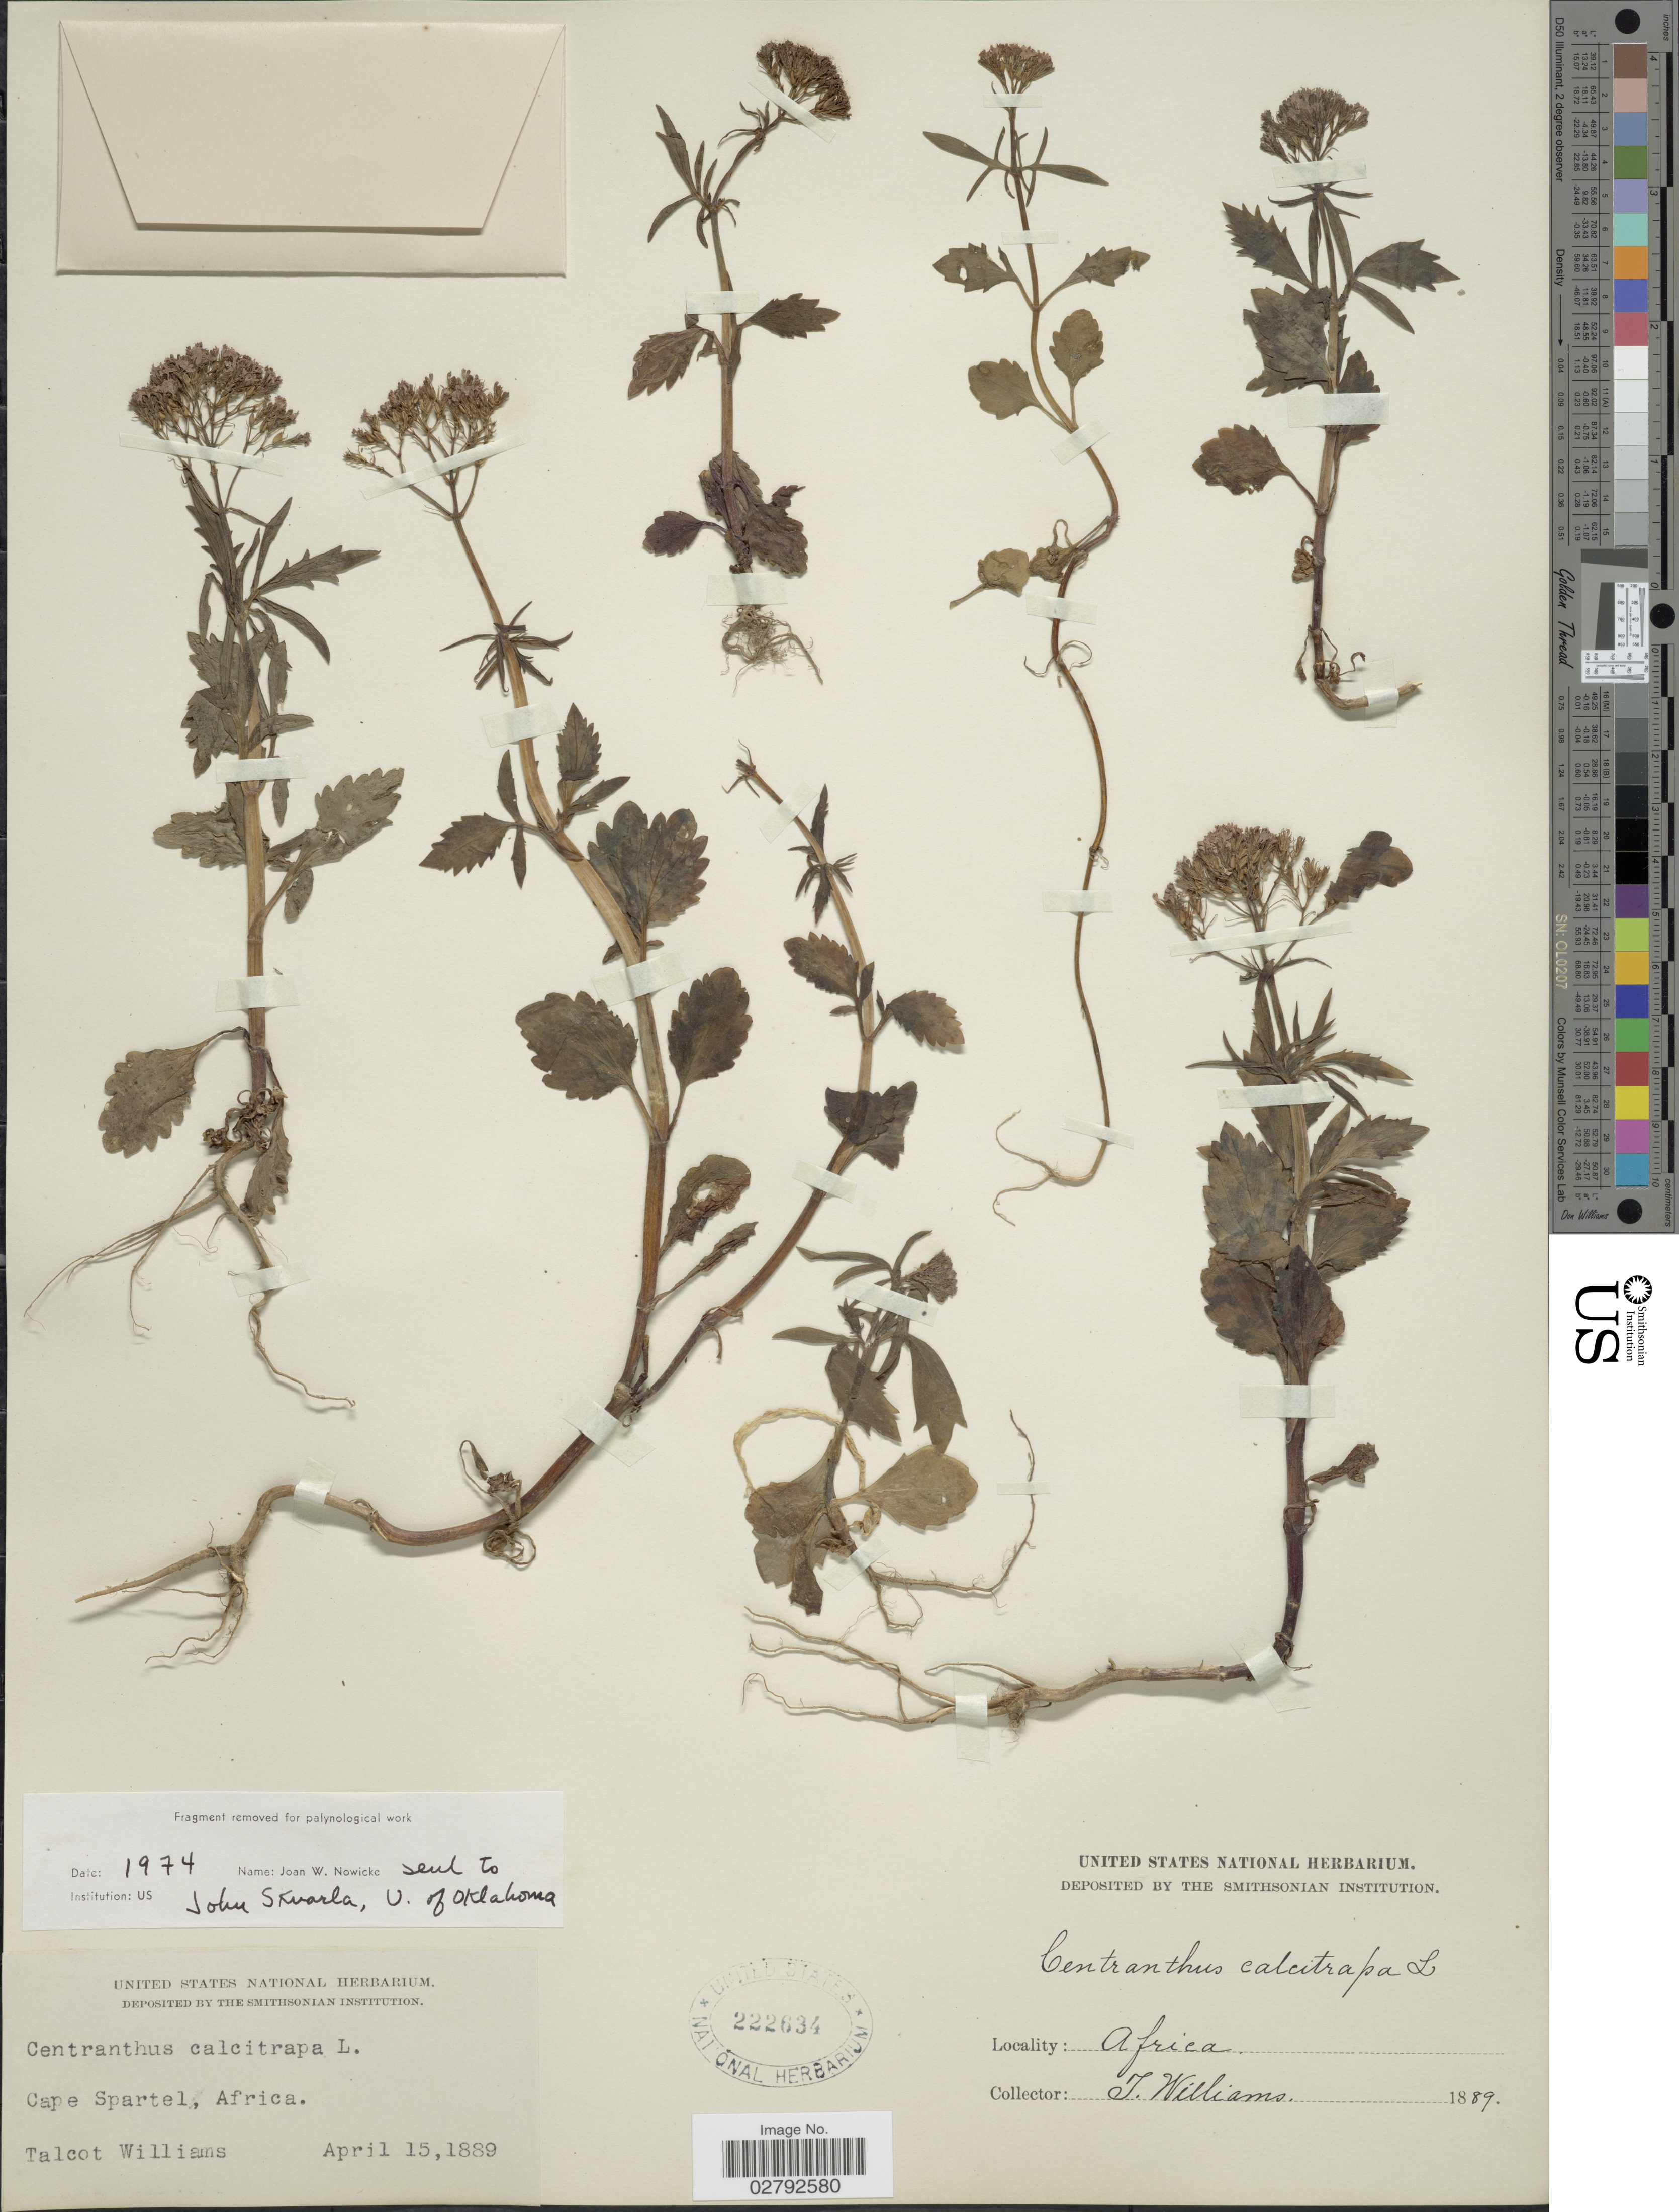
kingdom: Plantae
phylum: Tracheophyta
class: Magnoliopsida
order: Dipsacales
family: Caprifoliaceae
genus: Centranthus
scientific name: Centranthus calcitrapa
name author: DC.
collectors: T. Williams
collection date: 1889-04-15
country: Morocco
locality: Cape Spartel, Africa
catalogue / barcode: US 222634